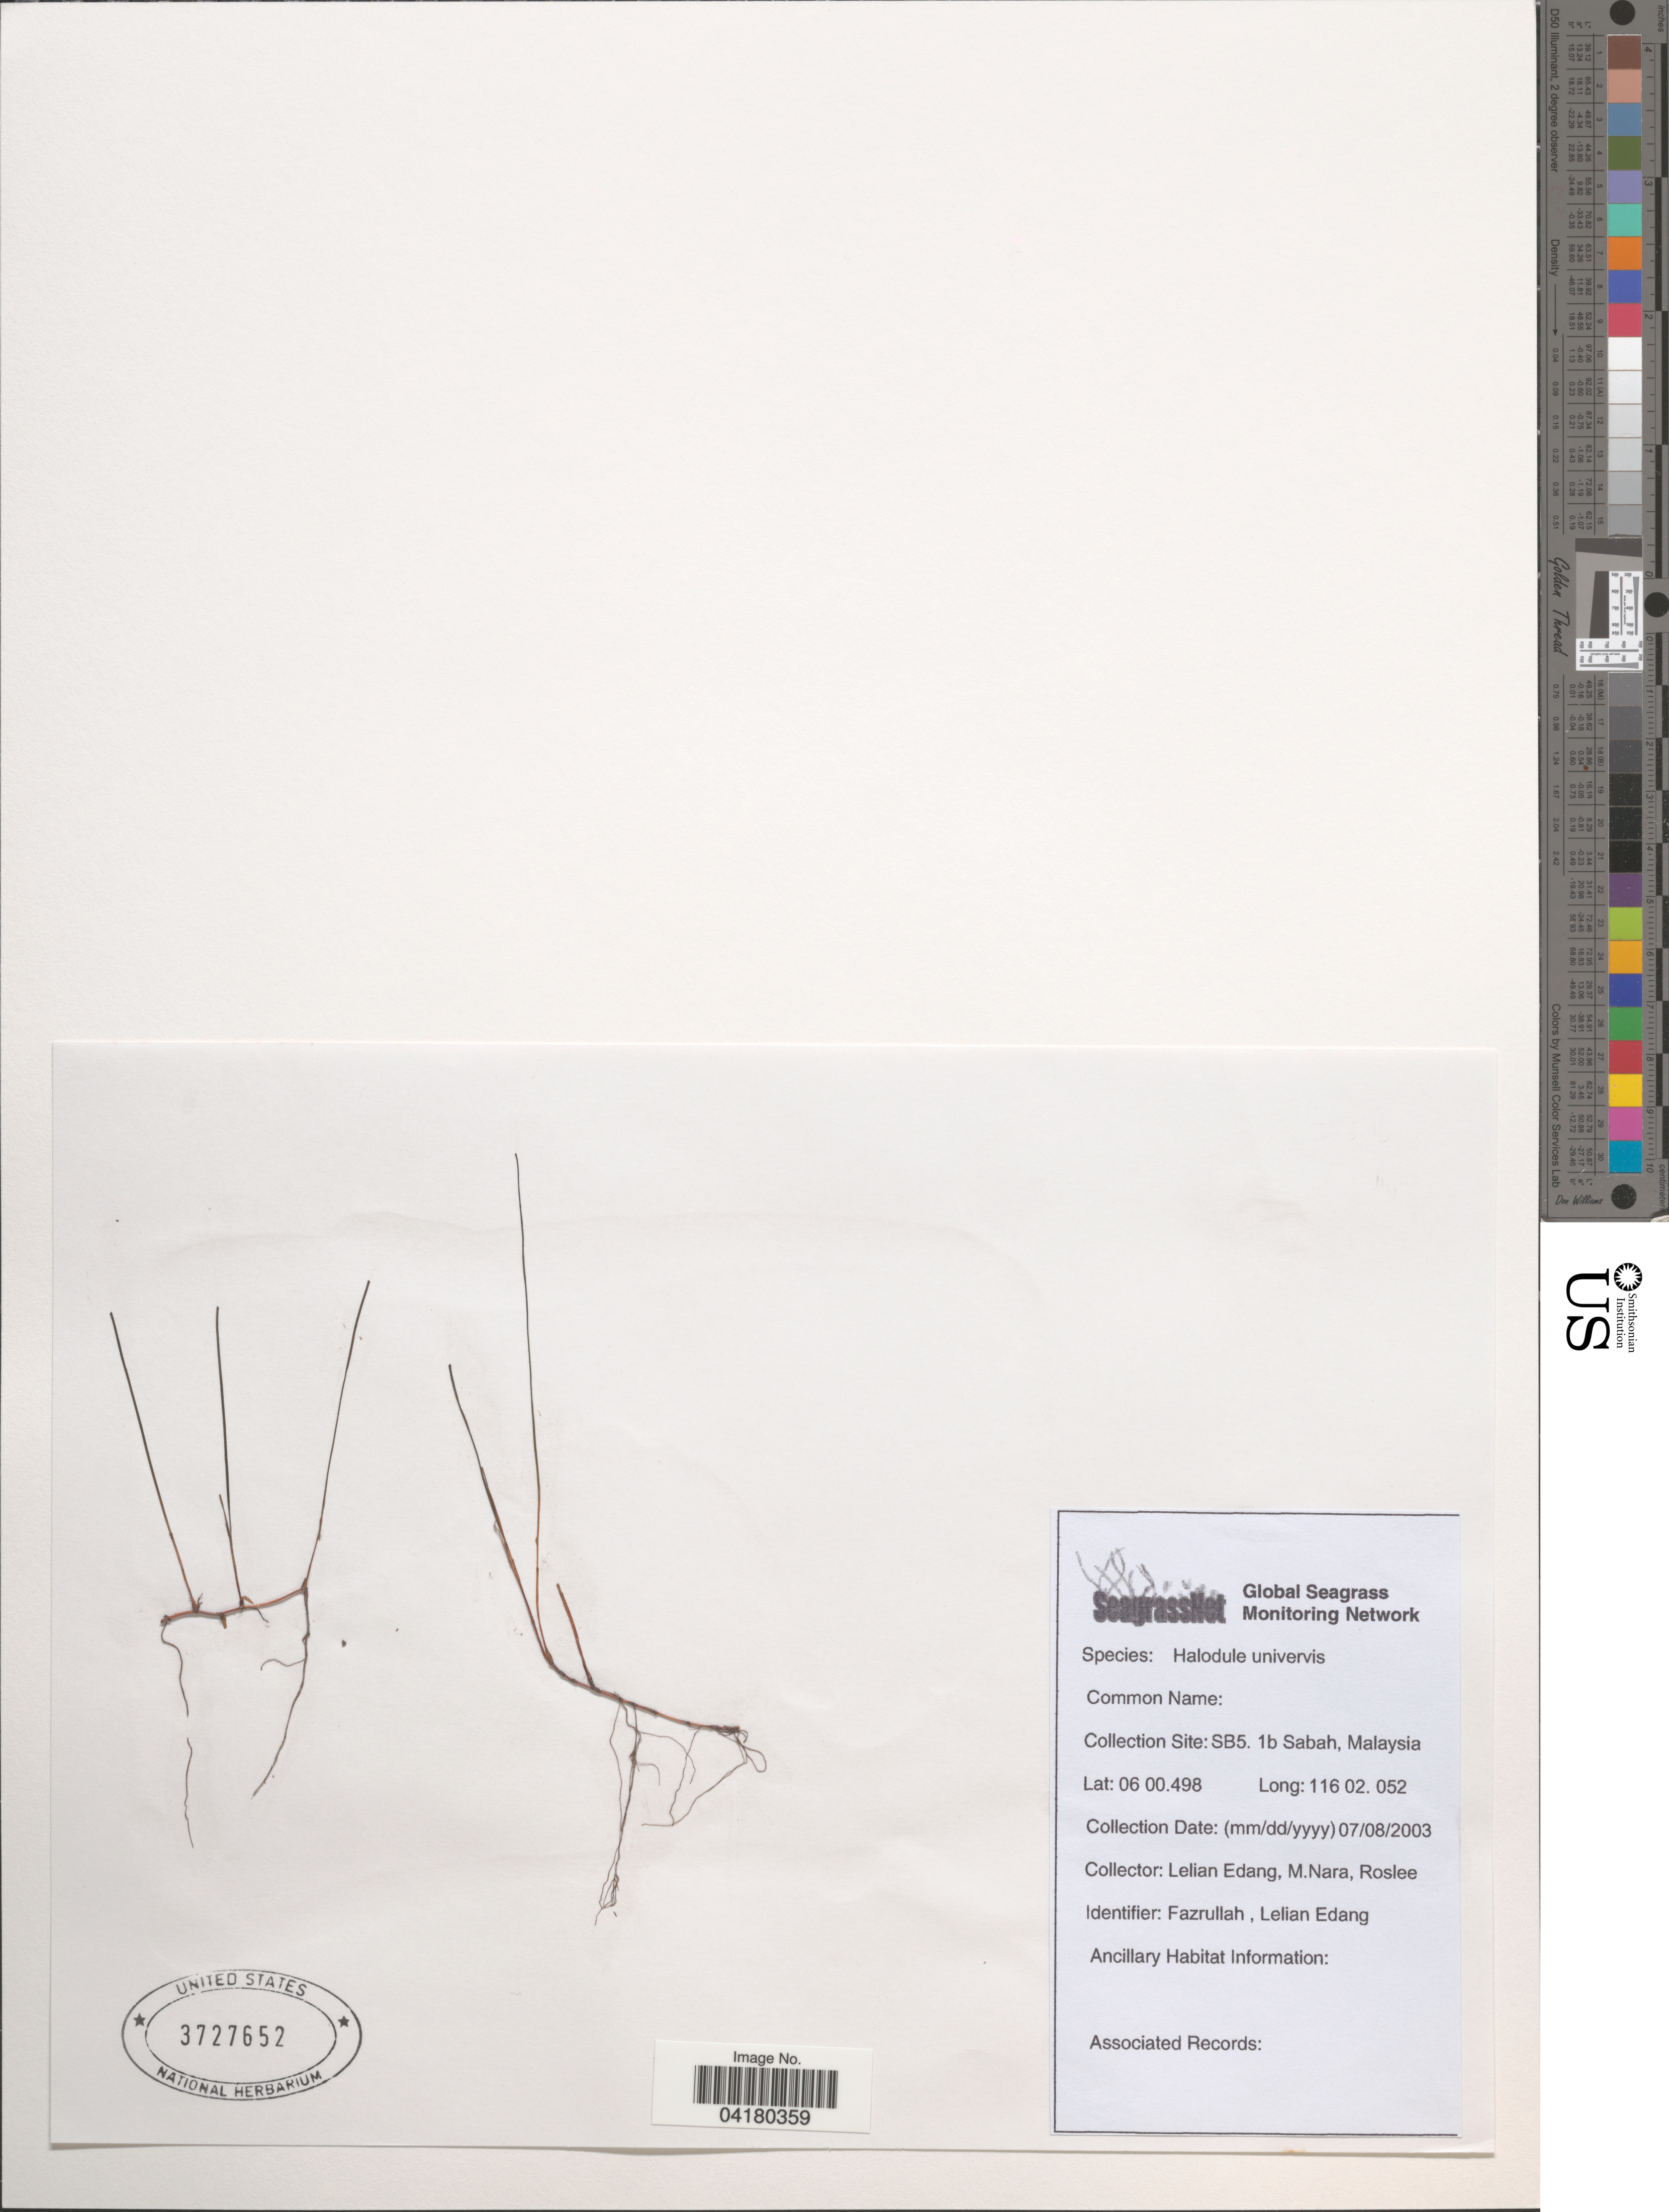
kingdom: Plantae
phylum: Tracheophyta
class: Liliopsida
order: Alismatales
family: Cymodoceaceae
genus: Halodule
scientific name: Halodule uninervis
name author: (Forssk.) Asch.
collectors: L. Edang, M. Nara & Roslee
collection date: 2003-07-08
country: Malaysia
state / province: Sabah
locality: SB5. 1b.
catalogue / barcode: US 3727652